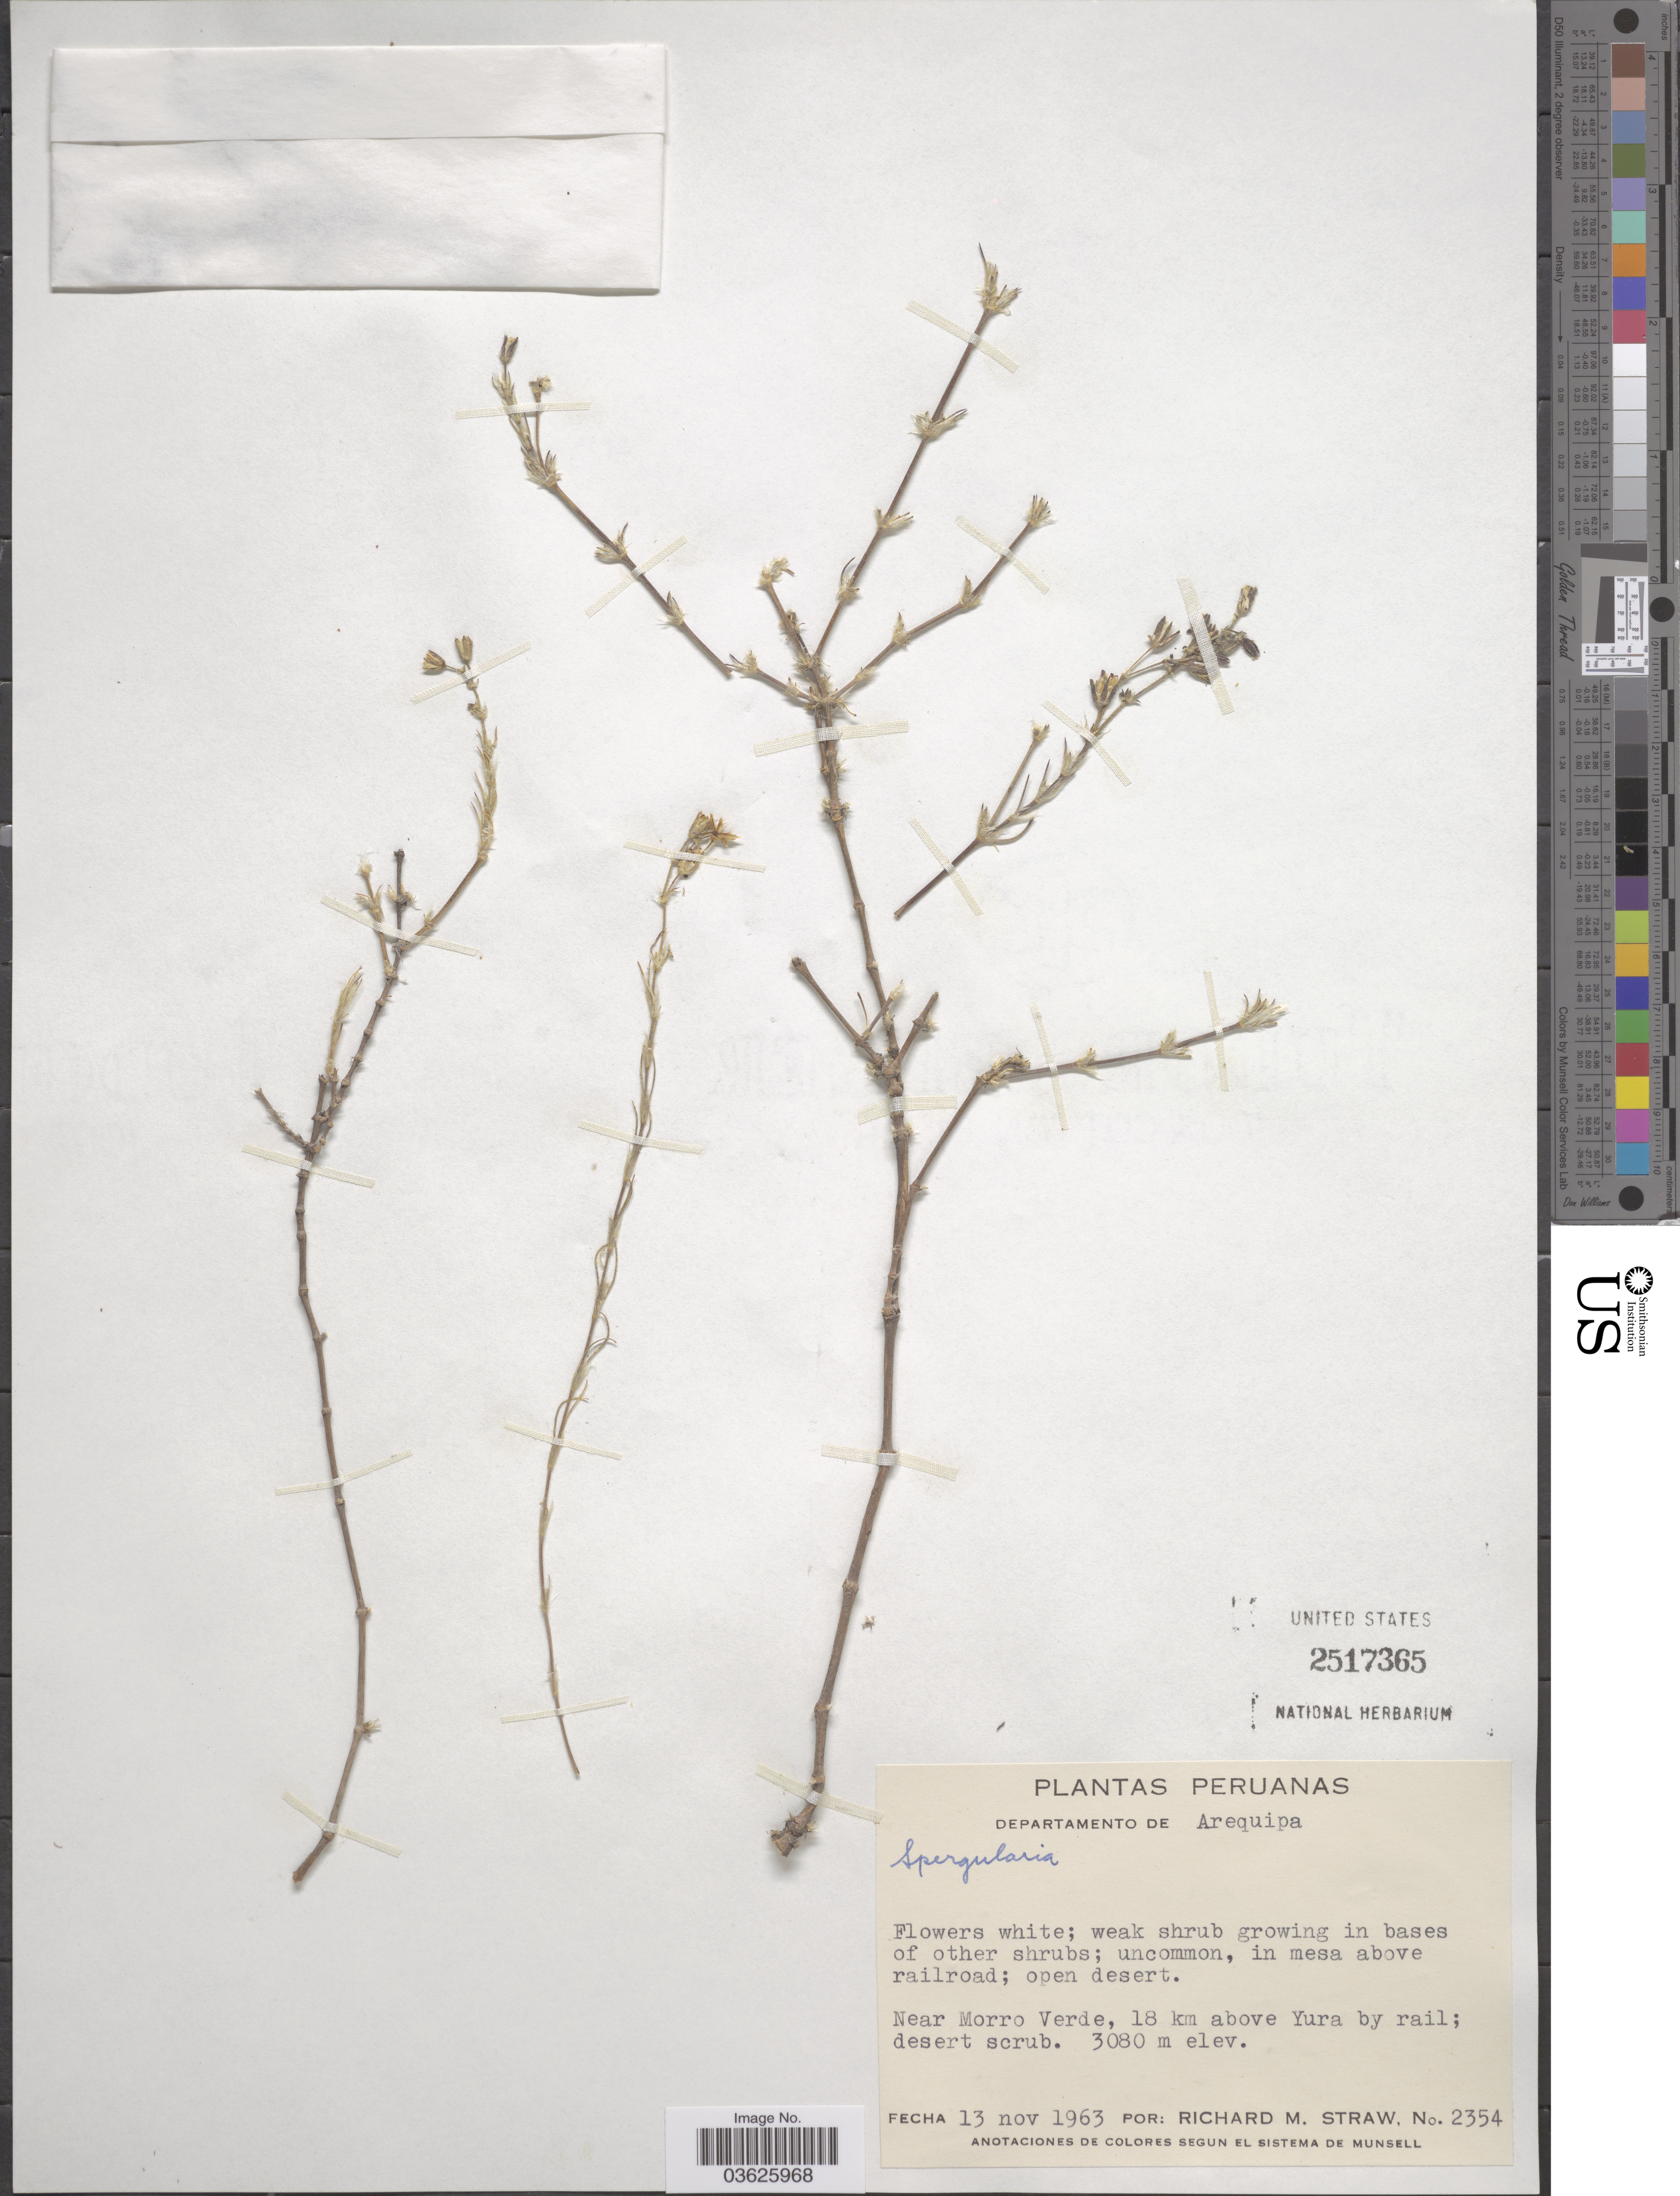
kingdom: Plantae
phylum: Tracheophyta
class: Magnoliopsida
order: Caryophyllales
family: Caryophyllaceae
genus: Spergularia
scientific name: Spergularia sp.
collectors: R. M. Straw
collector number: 2354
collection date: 1963-11-13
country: Peru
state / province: Arequipa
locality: Departamento de Arequipa. Near Morro Verde, 18 km above Yura by rail.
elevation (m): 3080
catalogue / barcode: US 2517365